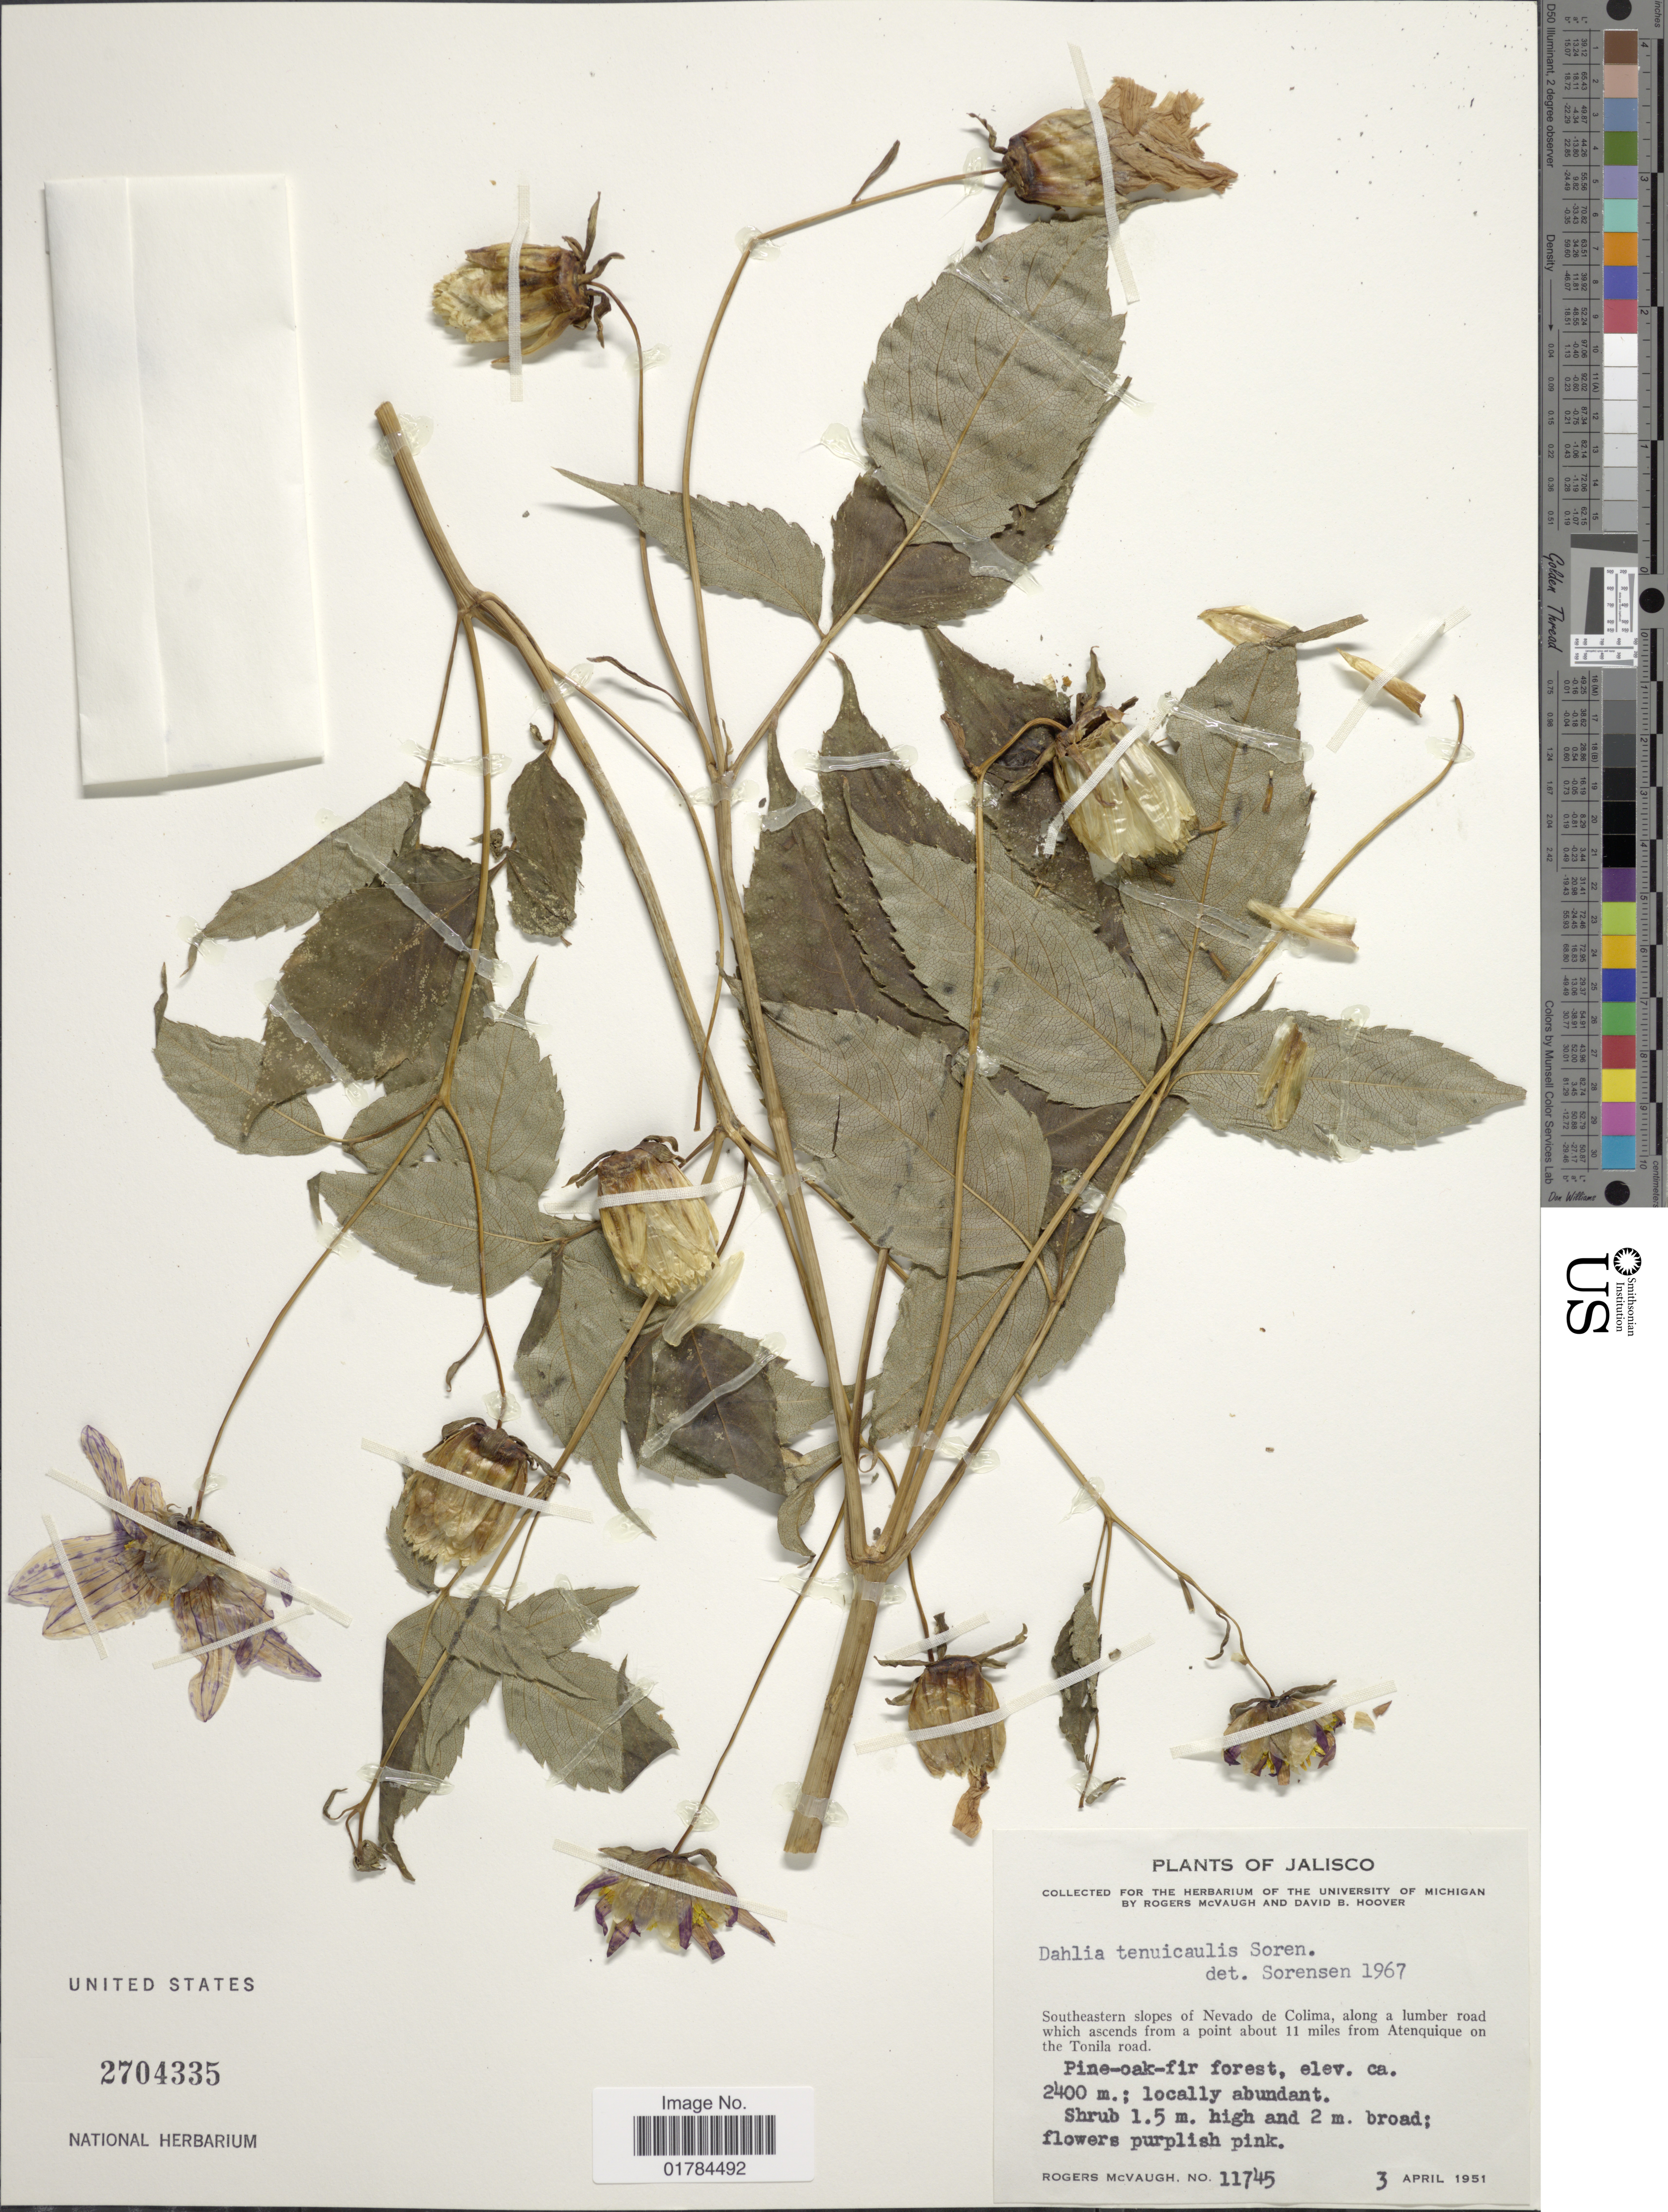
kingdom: Plantae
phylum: Tracheophyta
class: Magnoliopsida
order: Asterales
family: Asteraceae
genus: Dahlia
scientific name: Dahlia tenuicaulis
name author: P.D. Sørensen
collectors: R. McVaugh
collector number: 11745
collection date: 1951-04-03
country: Mexico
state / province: Jalisco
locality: Southeastern slopes of Nevado de Colima, along a lumber road which ascends from a point about 11 miles from Atenquique on the Tonila road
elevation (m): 2400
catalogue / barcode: US 2704335